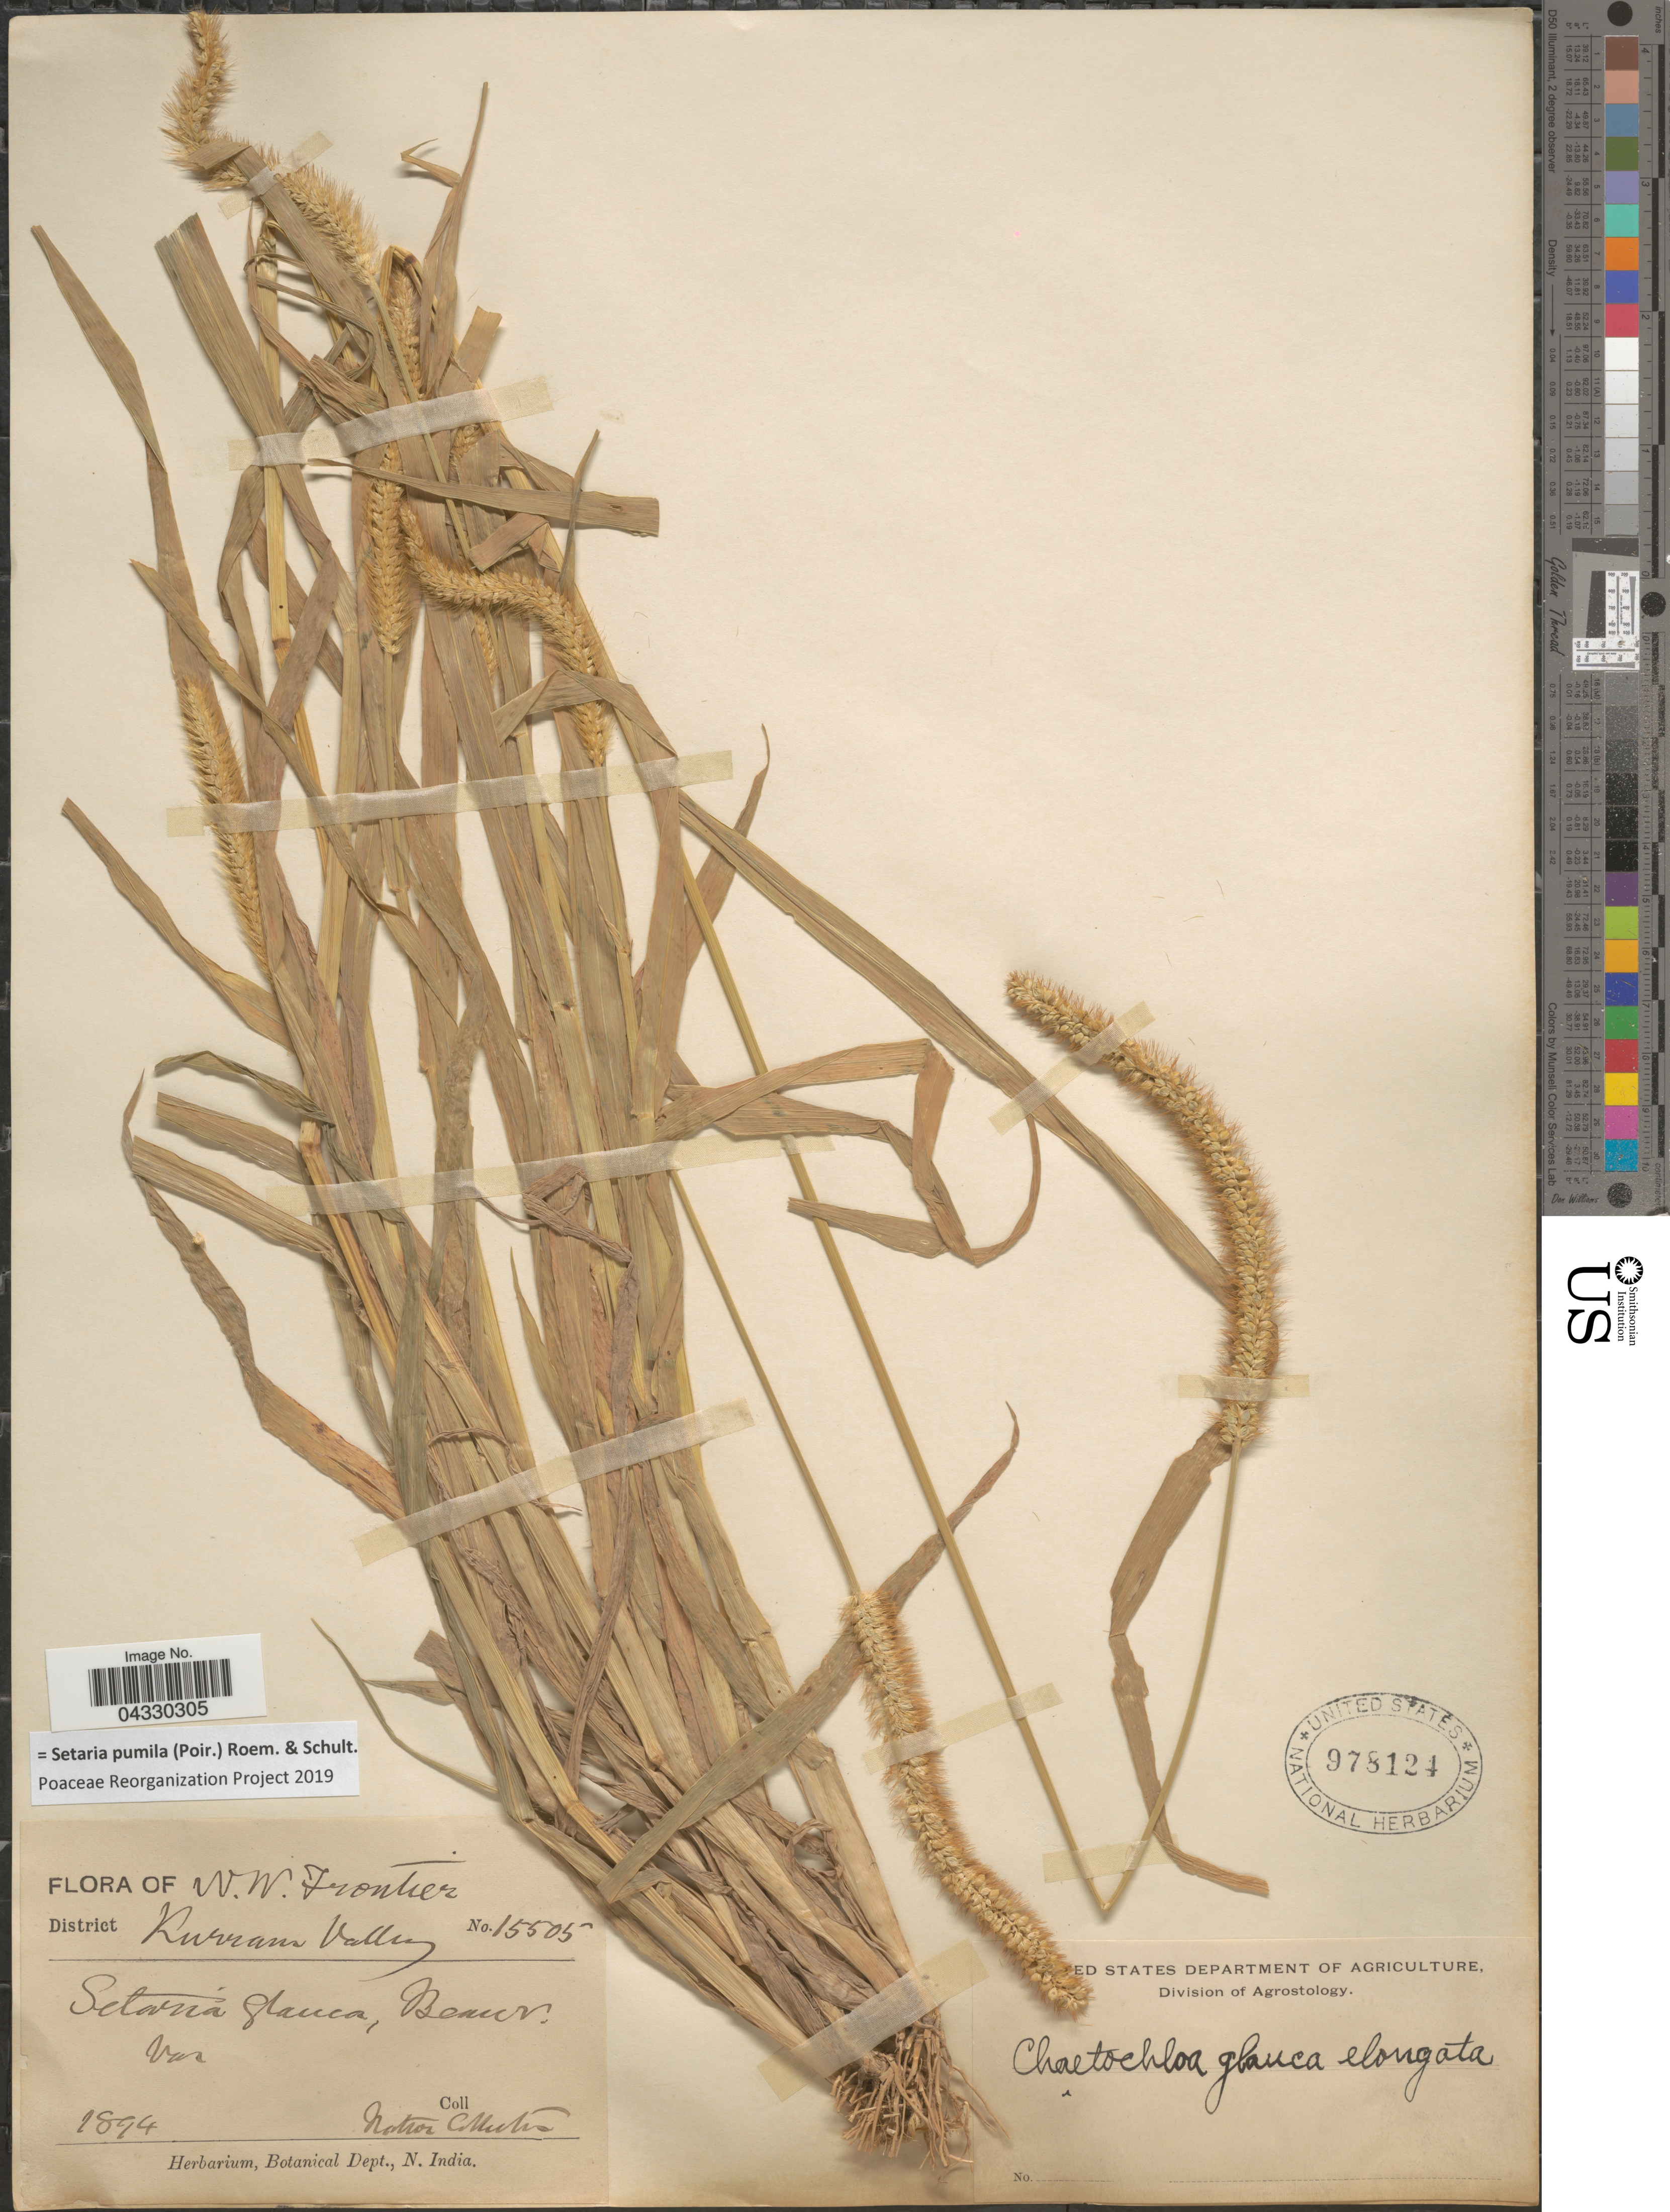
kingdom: Plantae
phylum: Tracheophyta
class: Liliopsida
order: Poales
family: Poaceae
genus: Setaria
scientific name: Setaria pumila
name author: (Poir.) Roem. & Schult.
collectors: Native collector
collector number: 15505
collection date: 1894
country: Pakistan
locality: W. W. Frontier. District Kurram Valley.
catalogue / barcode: US 978124